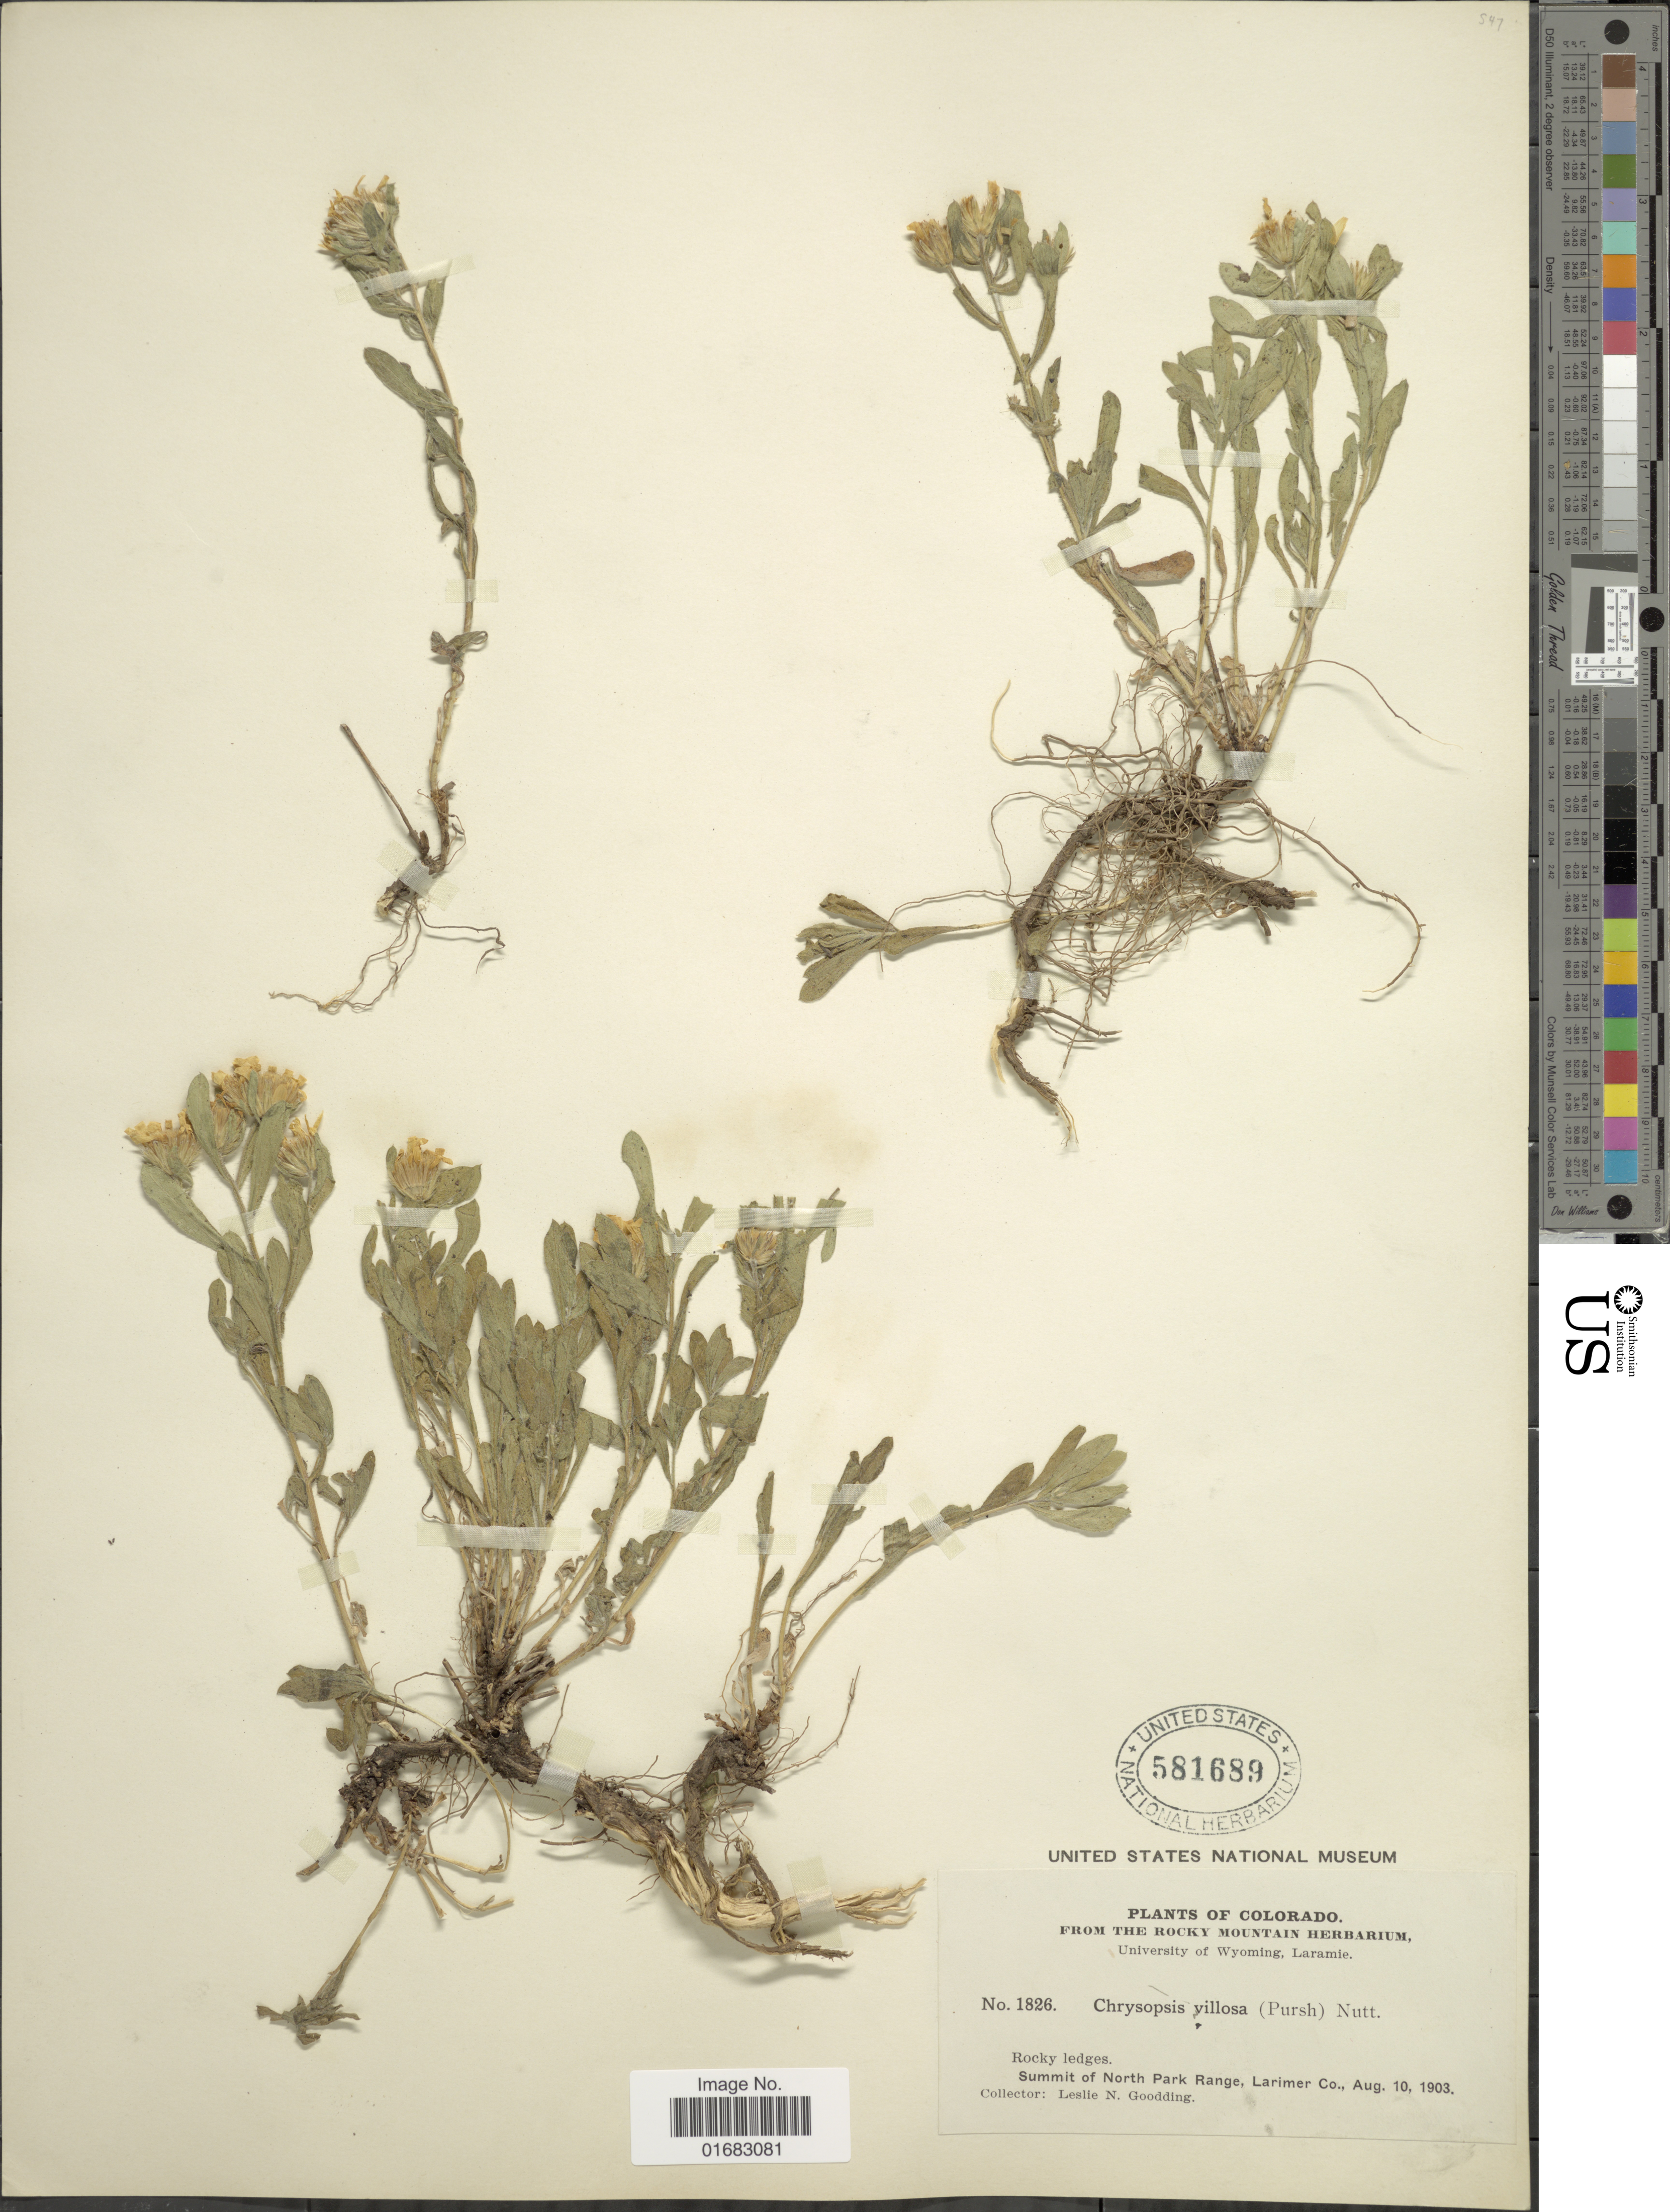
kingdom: Plantae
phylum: Tracheophyta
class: Magnoliopsida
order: Asterales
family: Asteraceae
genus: Heterotheca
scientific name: Heterotheca villosa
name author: (Pursh) Shinners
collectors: L. N. Goodding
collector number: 1826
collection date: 1903-08-10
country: United States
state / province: Colorado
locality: Colorado. Rocky ledges. Summit of North Park Range, Larimer Co.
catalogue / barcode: US 581689